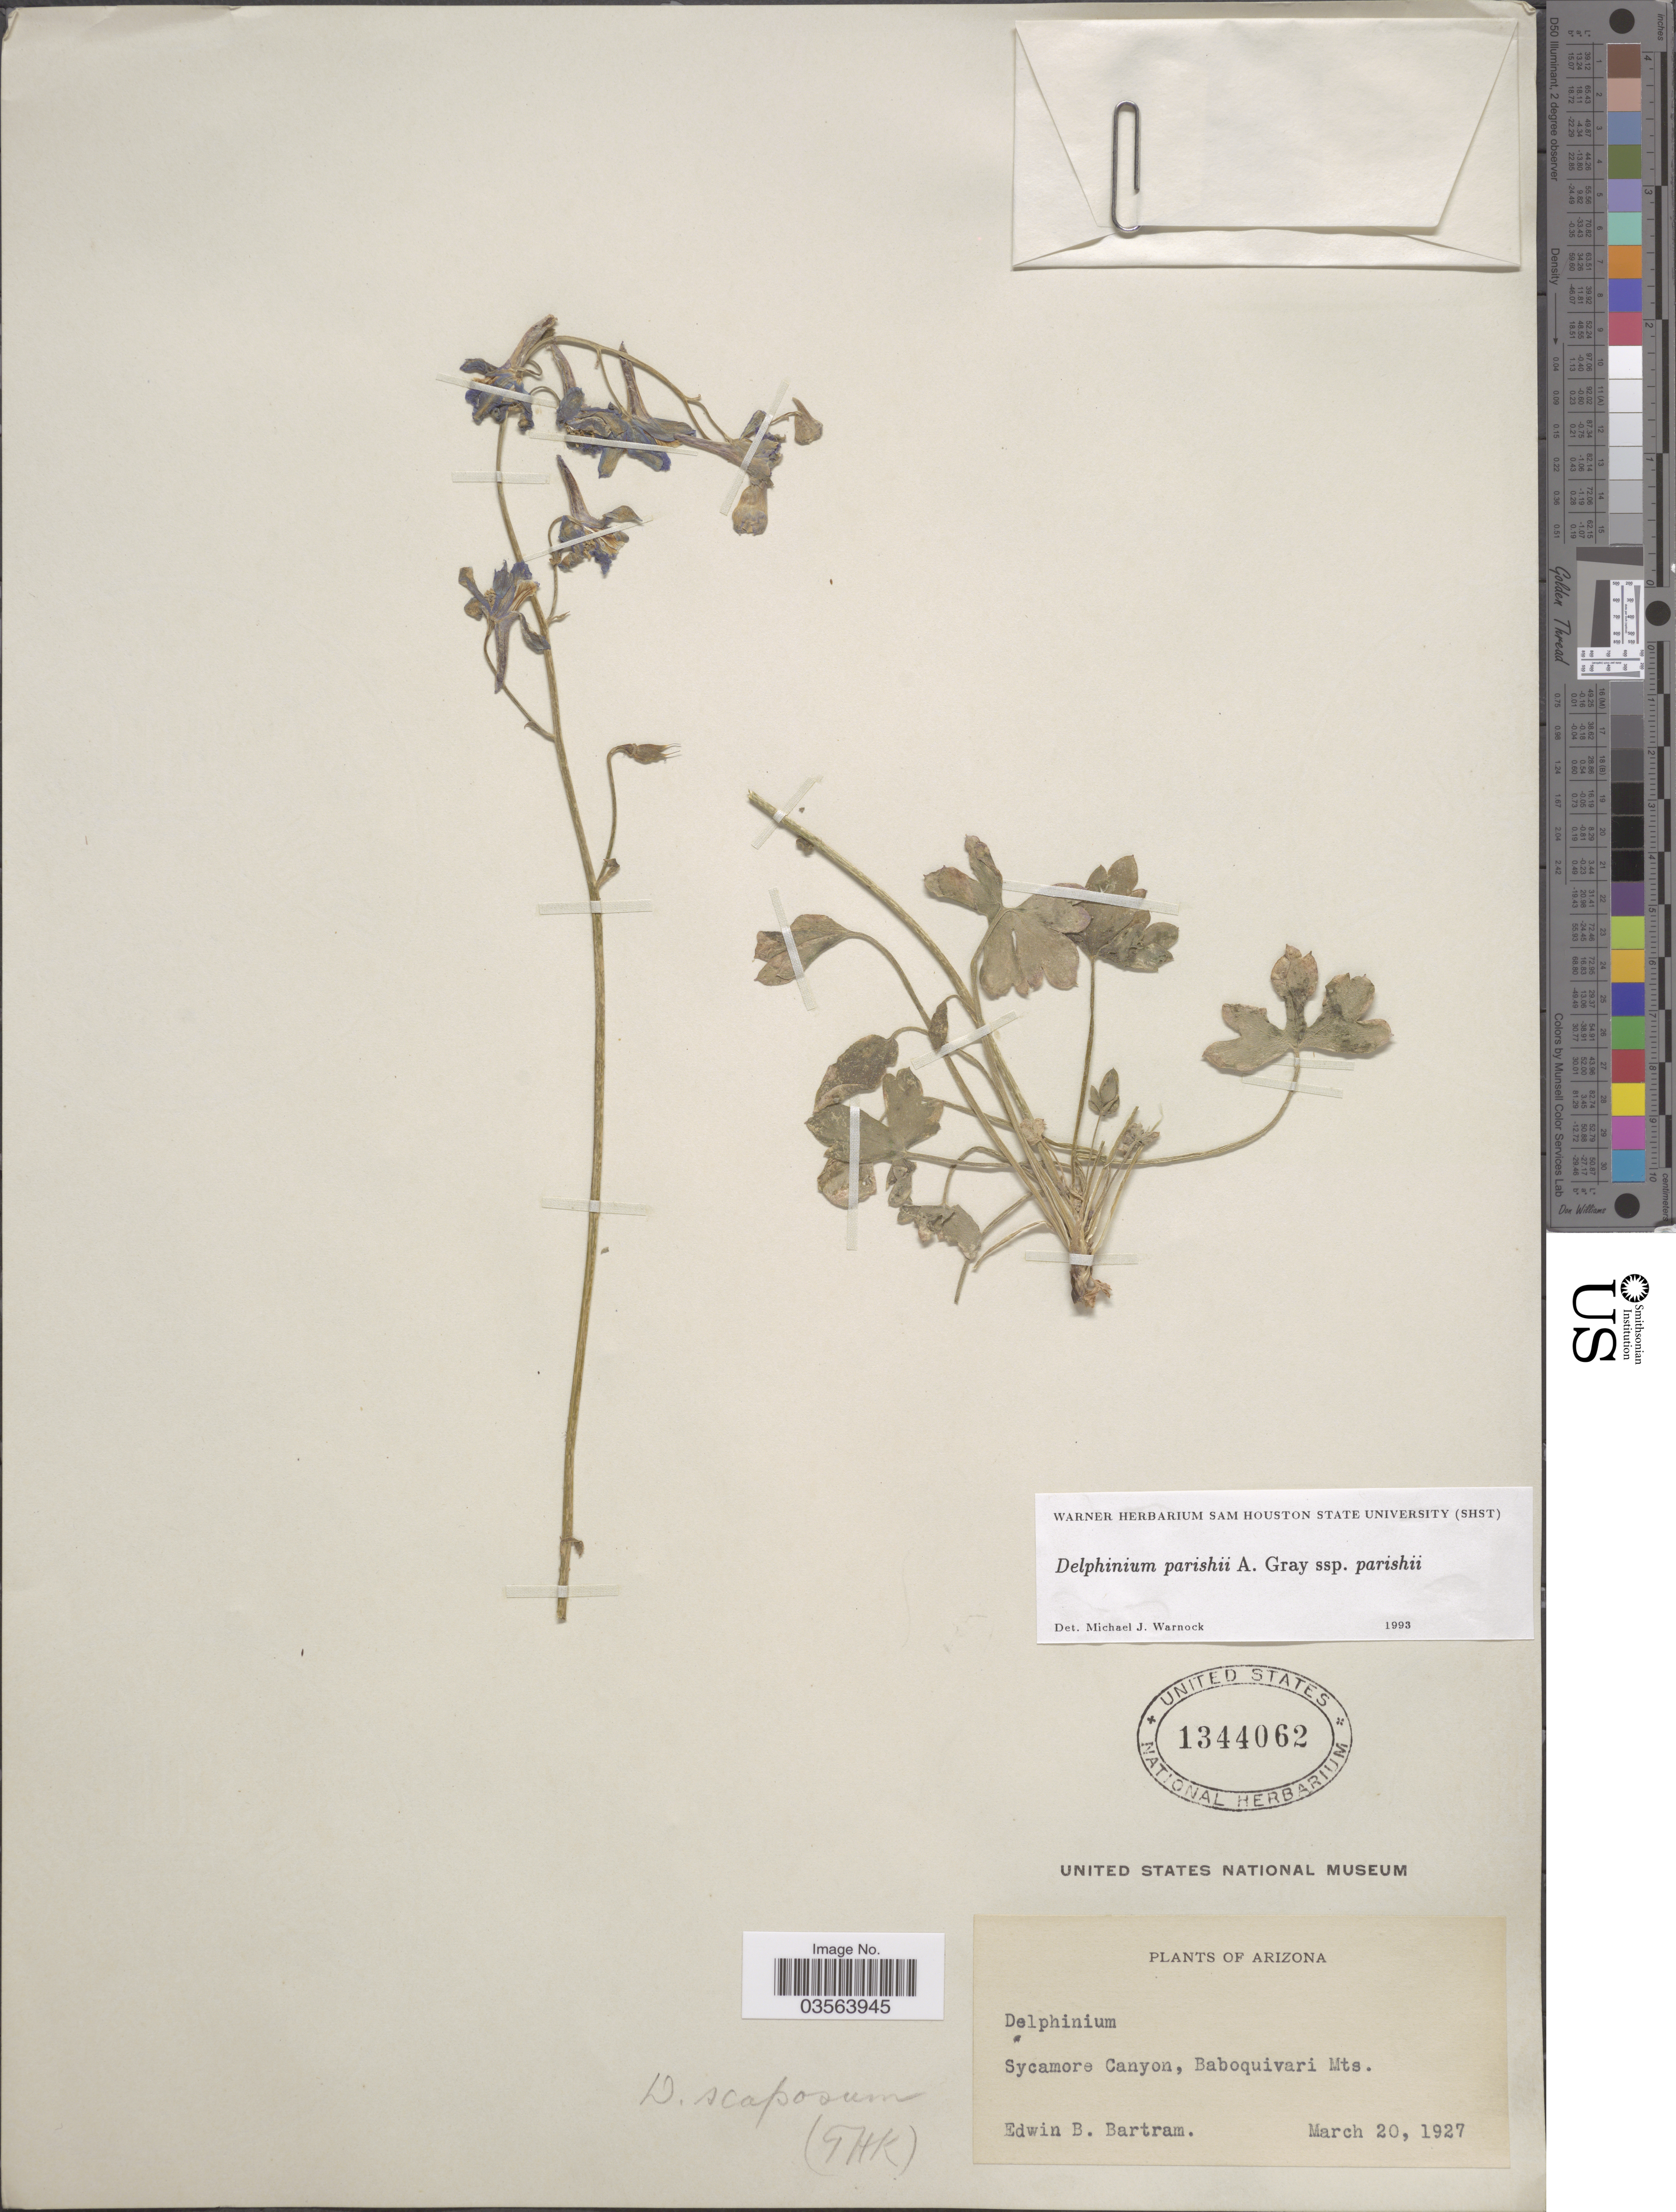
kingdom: Plantae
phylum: Tracheophyta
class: Magnoliopsida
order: Ranunculales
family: Ranunculaceae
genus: Delphinium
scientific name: Delphinium parishii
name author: A. Gray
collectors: E. B. Bartram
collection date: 1927-03-20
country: United States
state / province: Arizona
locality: Sycamore Canyon, Baboquivari Mts.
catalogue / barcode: US 1344062